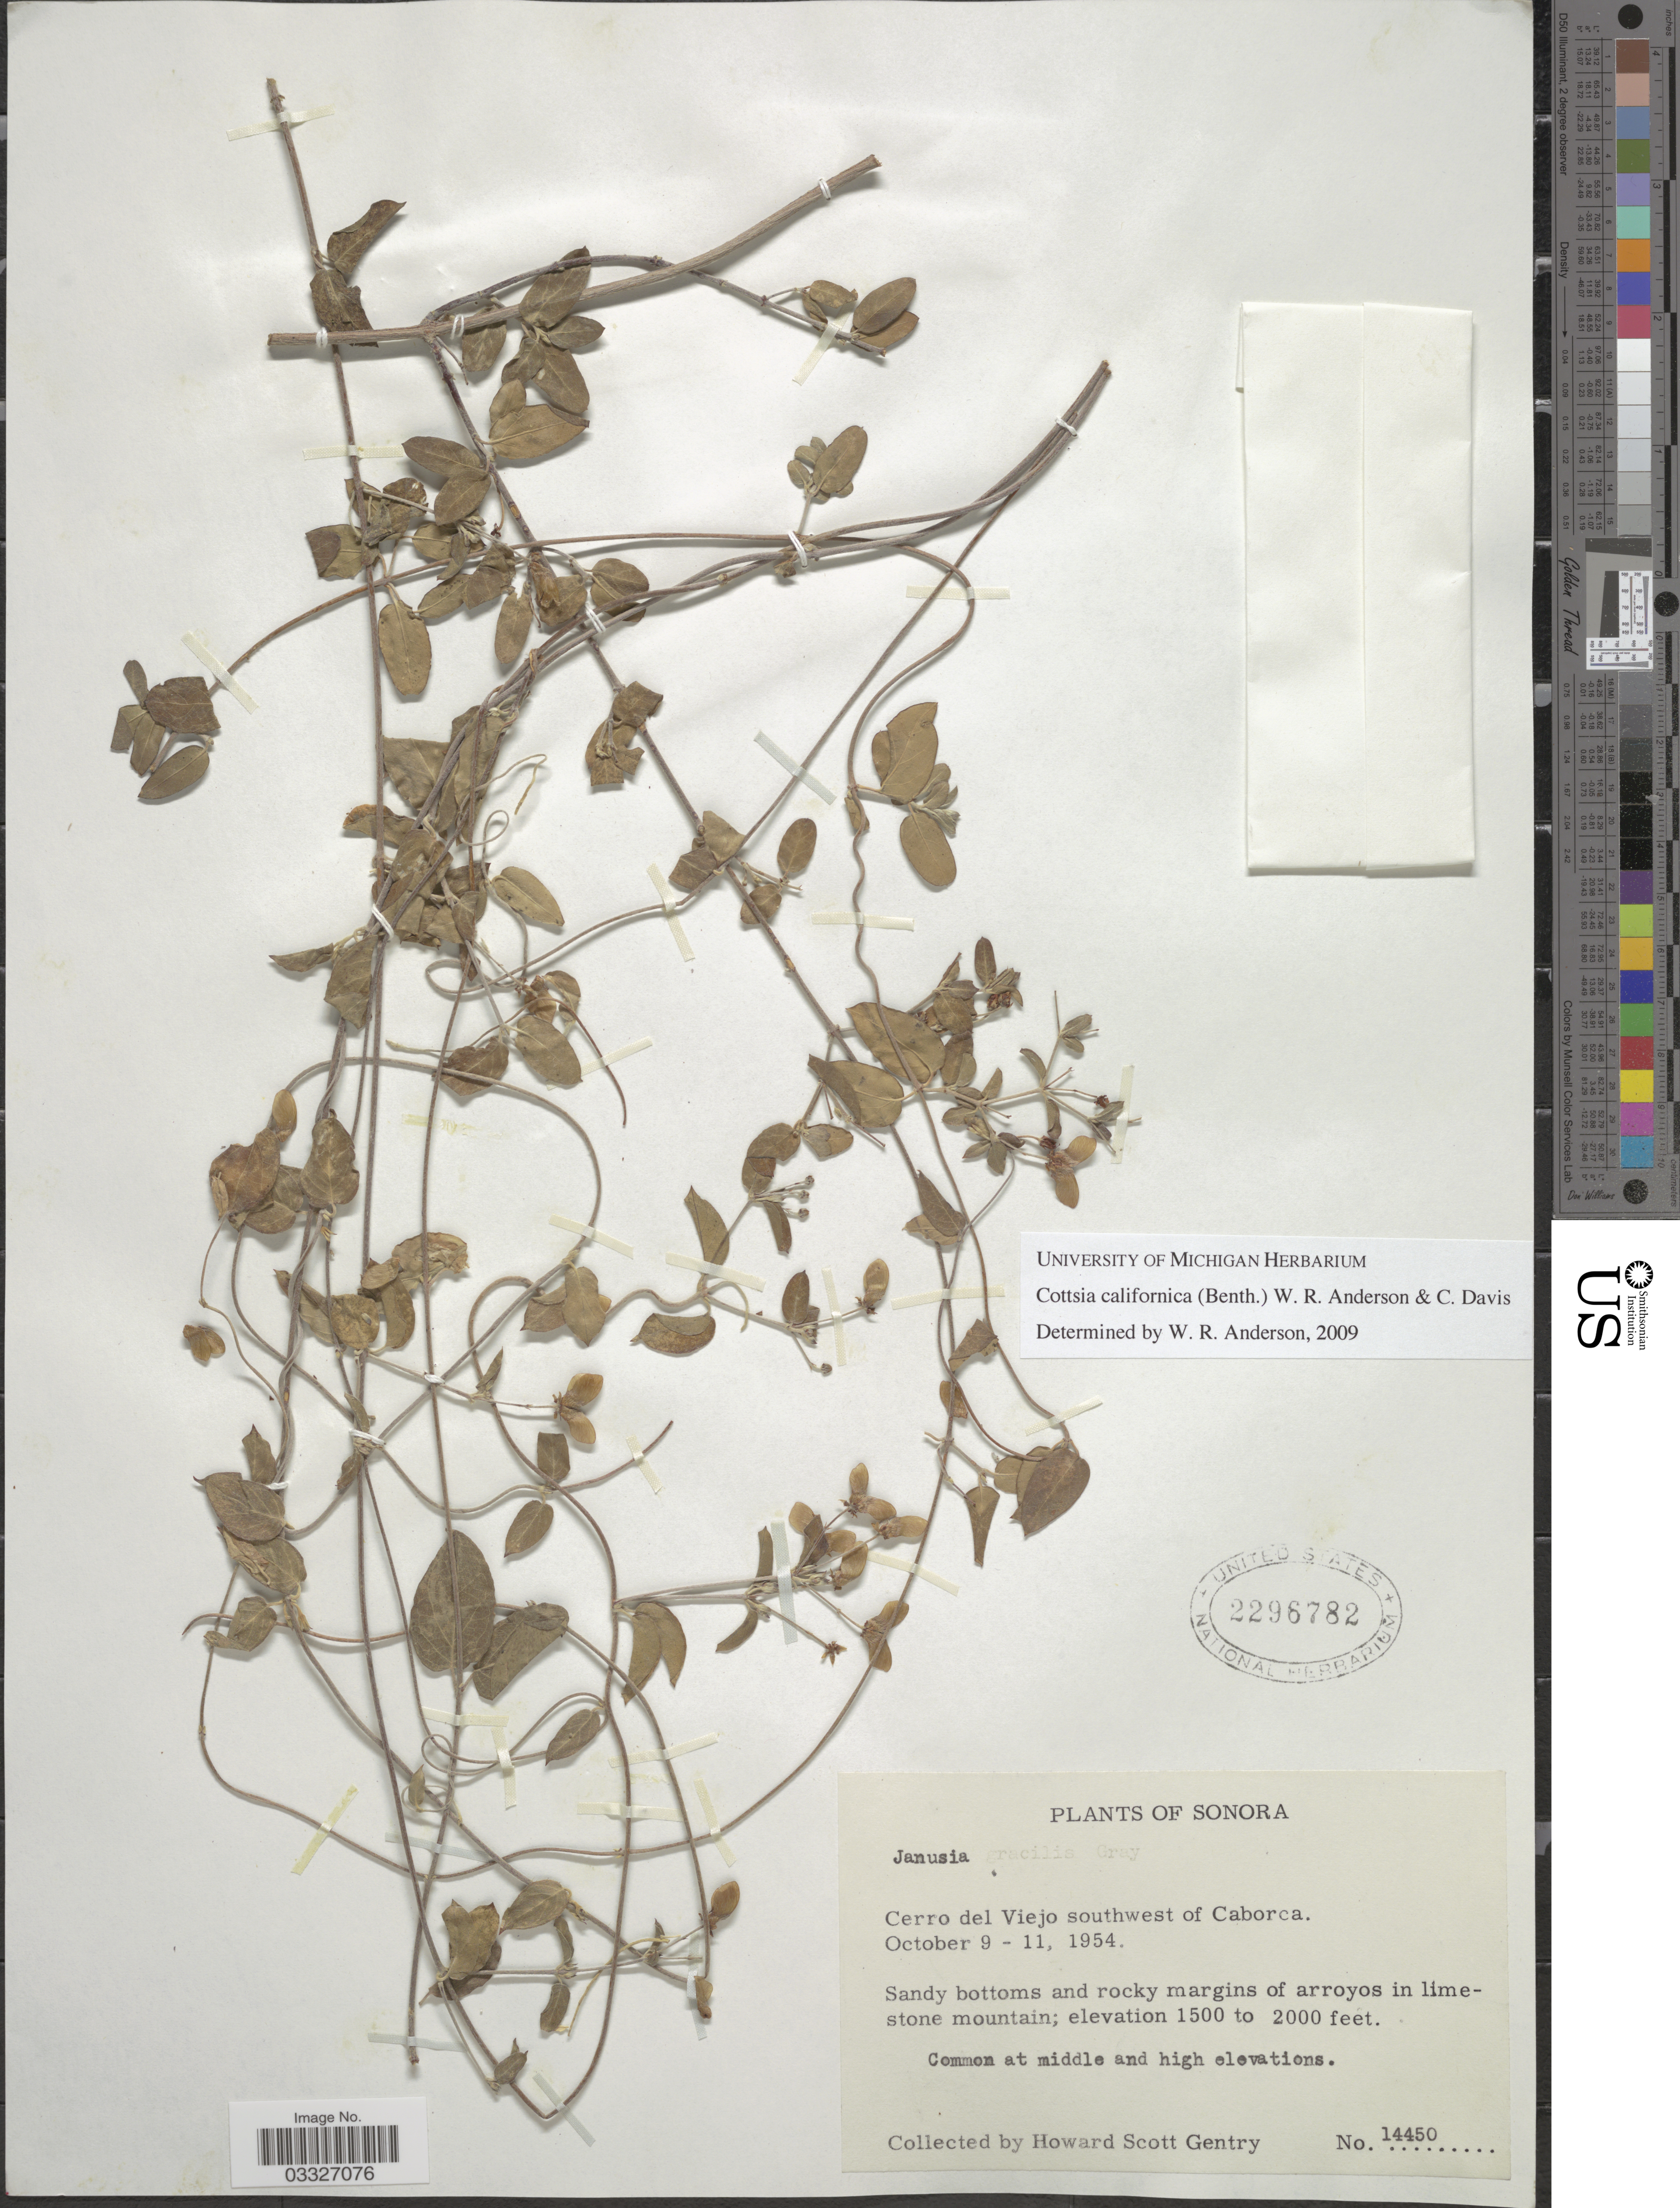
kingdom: Plantae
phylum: Tracheophyta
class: Magnoliopsida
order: Malpighiales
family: Malpighiaceae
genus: Cottsia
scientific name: Cottsia californica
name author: (Benth.) W.R. Anderson & C. Davis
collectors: H. S. Gentry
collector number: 14450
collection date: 1954-10-09/1954-10-11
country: Mexico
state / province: Sonora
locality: Cerro del Viejo southwest of Caborca.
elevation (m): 457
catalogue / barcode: US 2296782